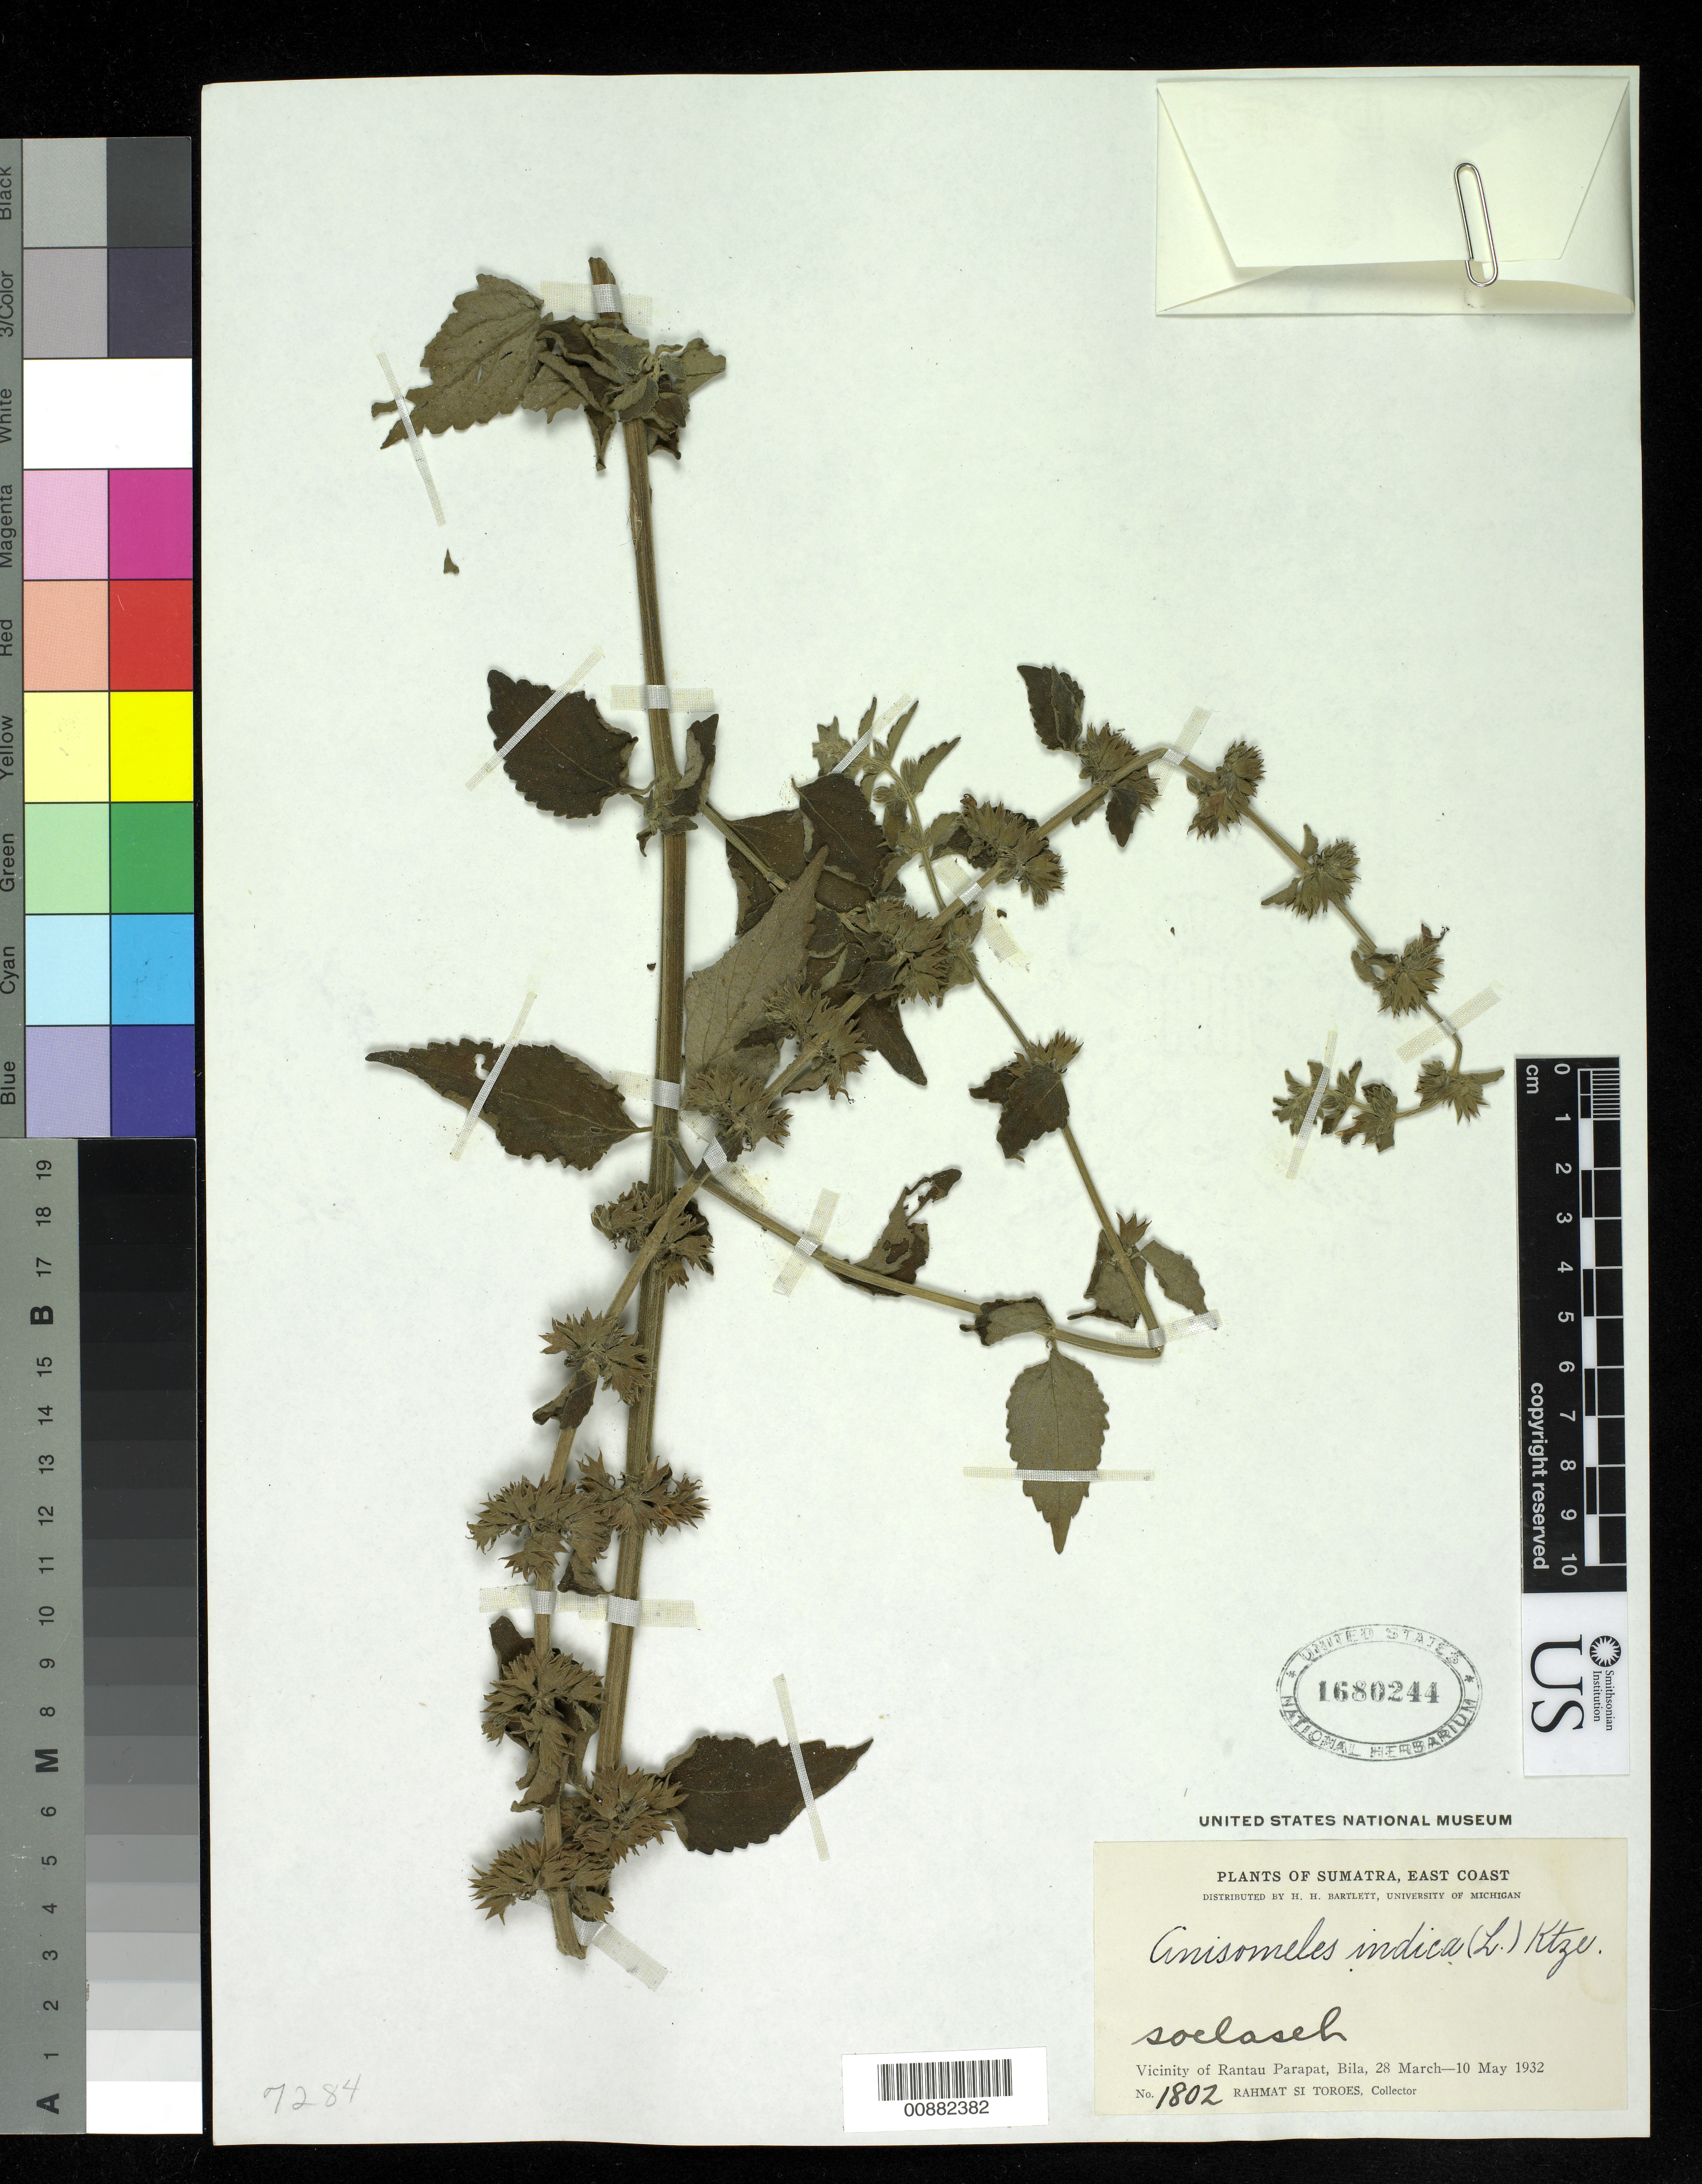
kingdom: Plantae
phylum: Tracheophyta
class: Magnoliopsida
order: Lamiales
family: Lamiaceae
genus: Anisomeles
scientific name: Anisomeles indica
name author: (L.) Kuntze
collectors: Rahmat Si Boeea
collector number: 1802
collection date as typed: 28 Mar 1932 to 10 May 1932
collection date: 1932-03-28/1932-05-10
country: Indonesia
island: Sumatra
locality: Rantau Parapat, Bila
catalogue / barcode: US 1680241